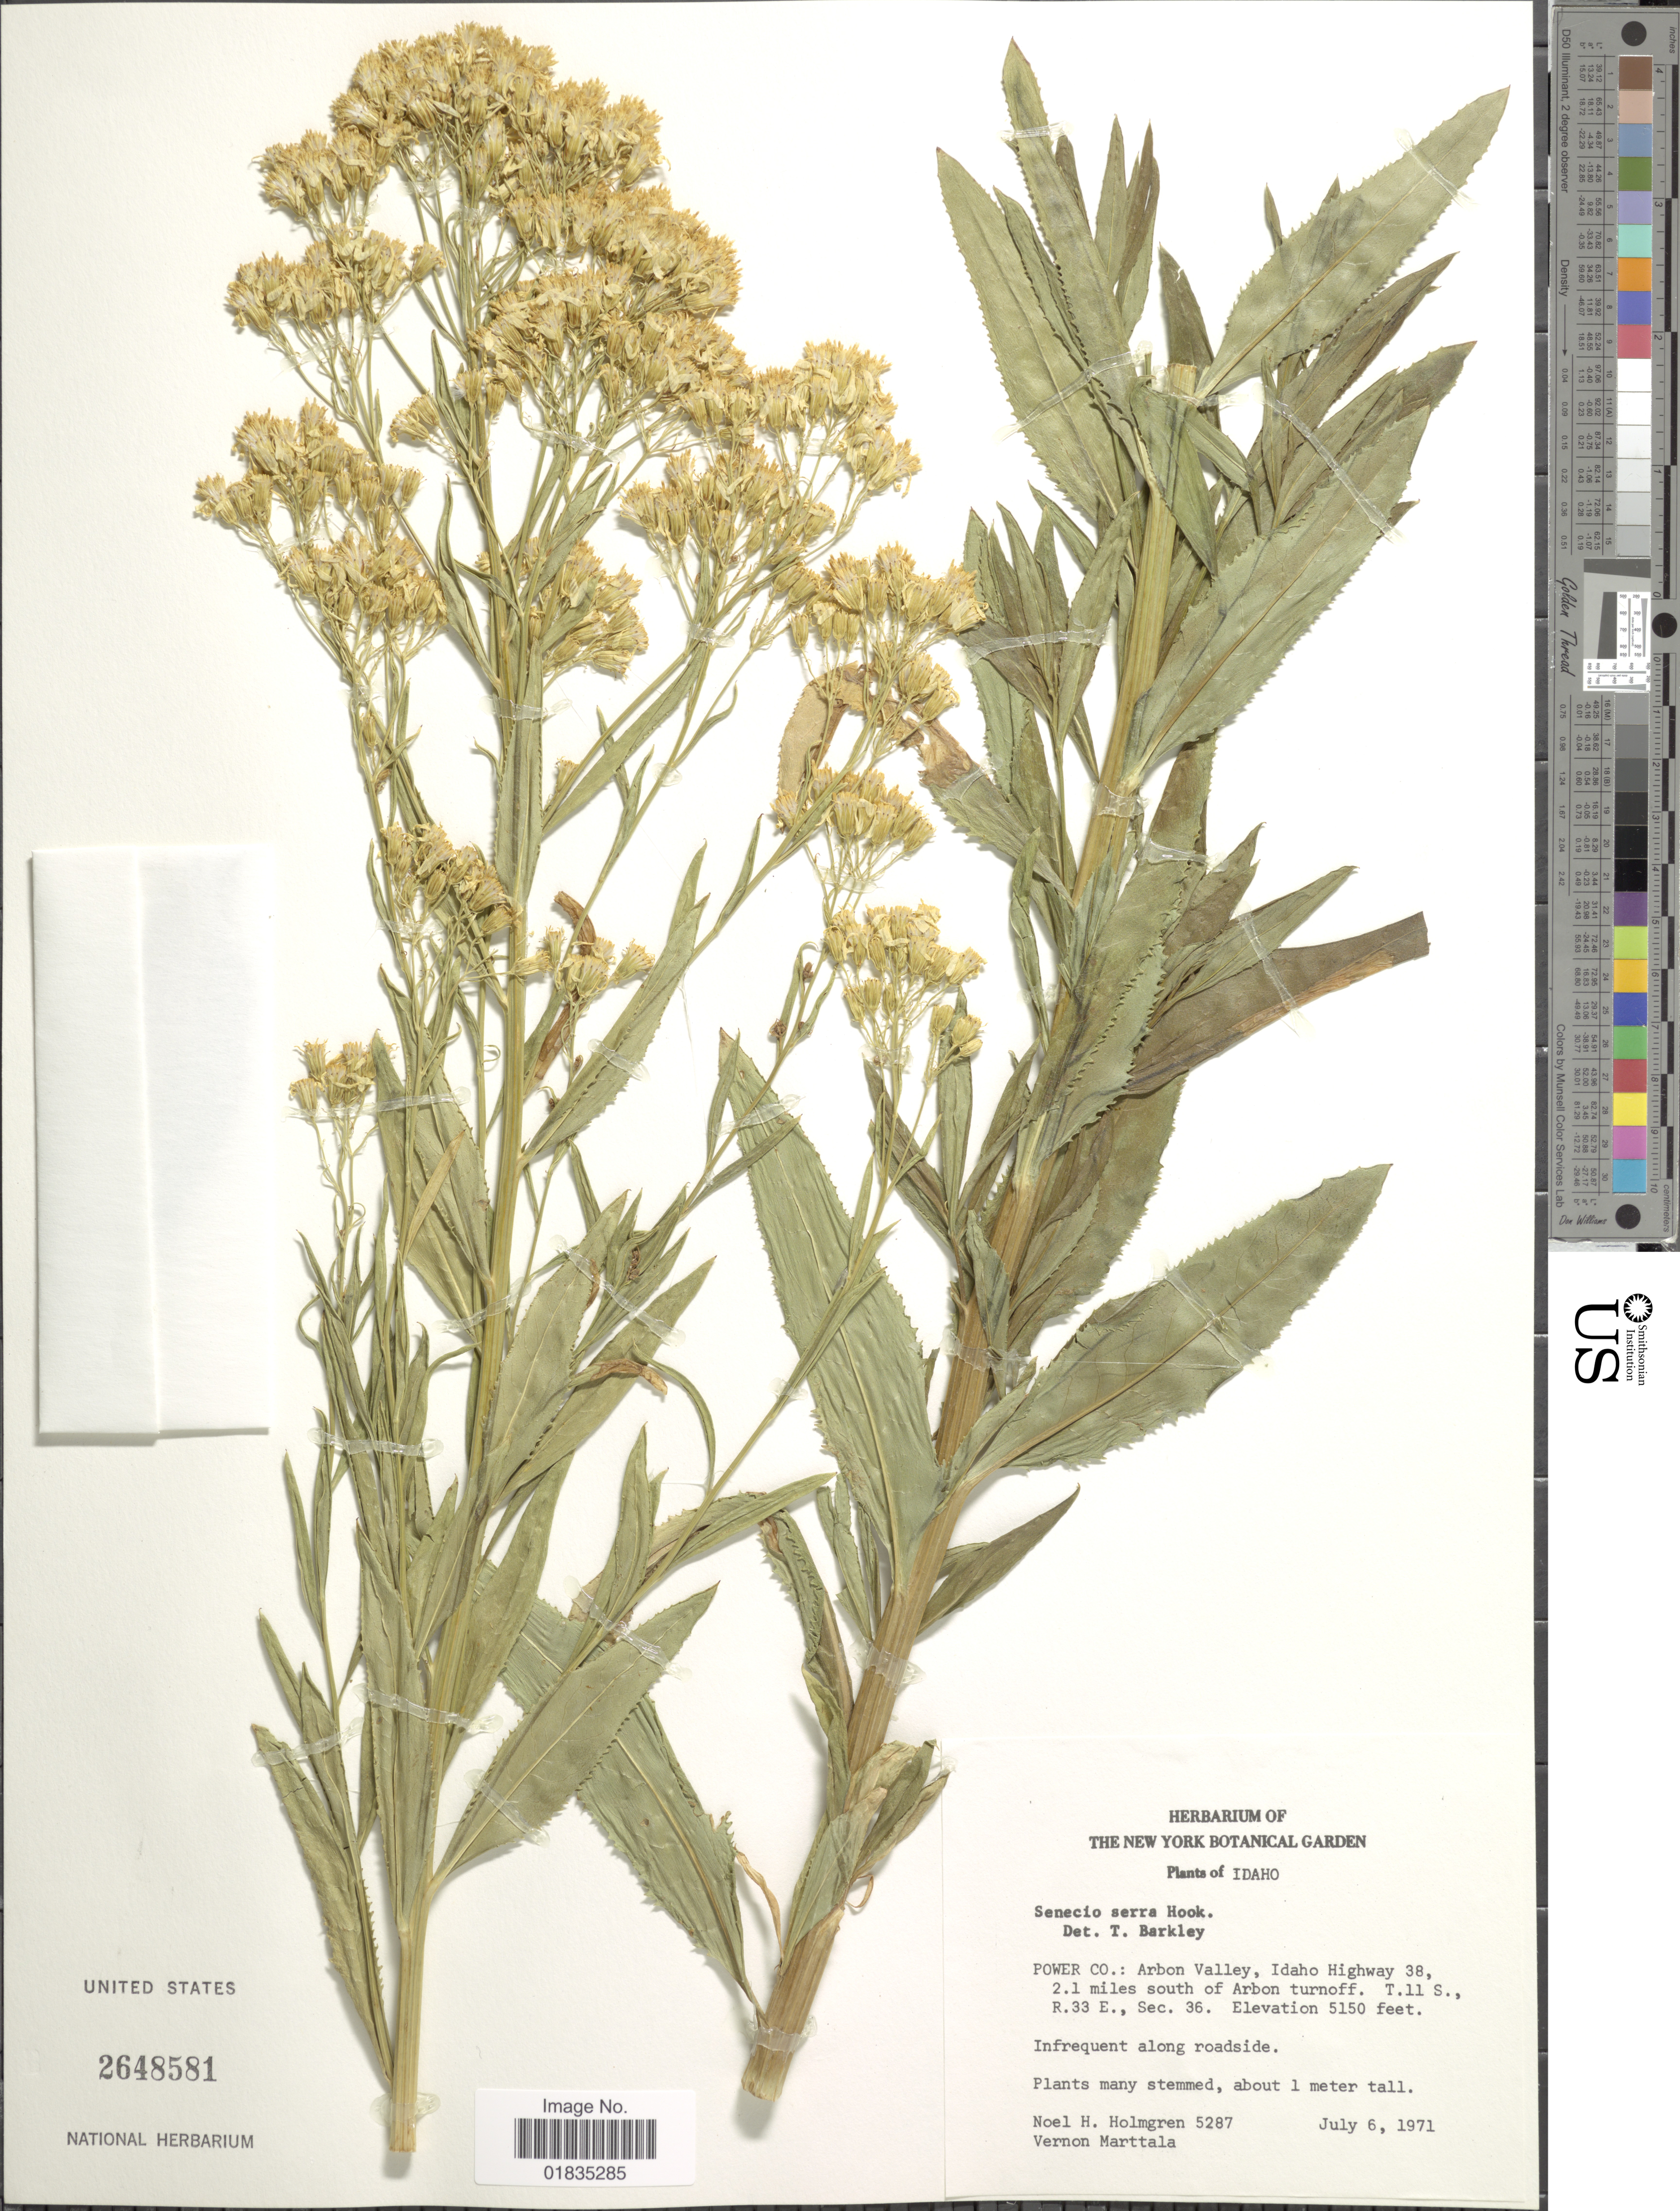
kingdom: Plantae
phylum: Tracheophyta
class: Magnoliopsida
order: Asterales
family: Asteraceae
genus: Senecio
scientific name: Senecio serra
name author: Hook.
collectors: N. H. Holmgren & V. Marttala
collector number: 5287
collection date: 1971-07-06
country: United States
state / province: Idaho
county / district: Power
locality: Arbon Valley, Idaho Highway 38, 2.1 miles south of Arbon turnoff, T.11 S., R. 33 E., Sec. 36, infrequent along roadside.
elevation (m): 1570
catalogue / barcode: US 2648581